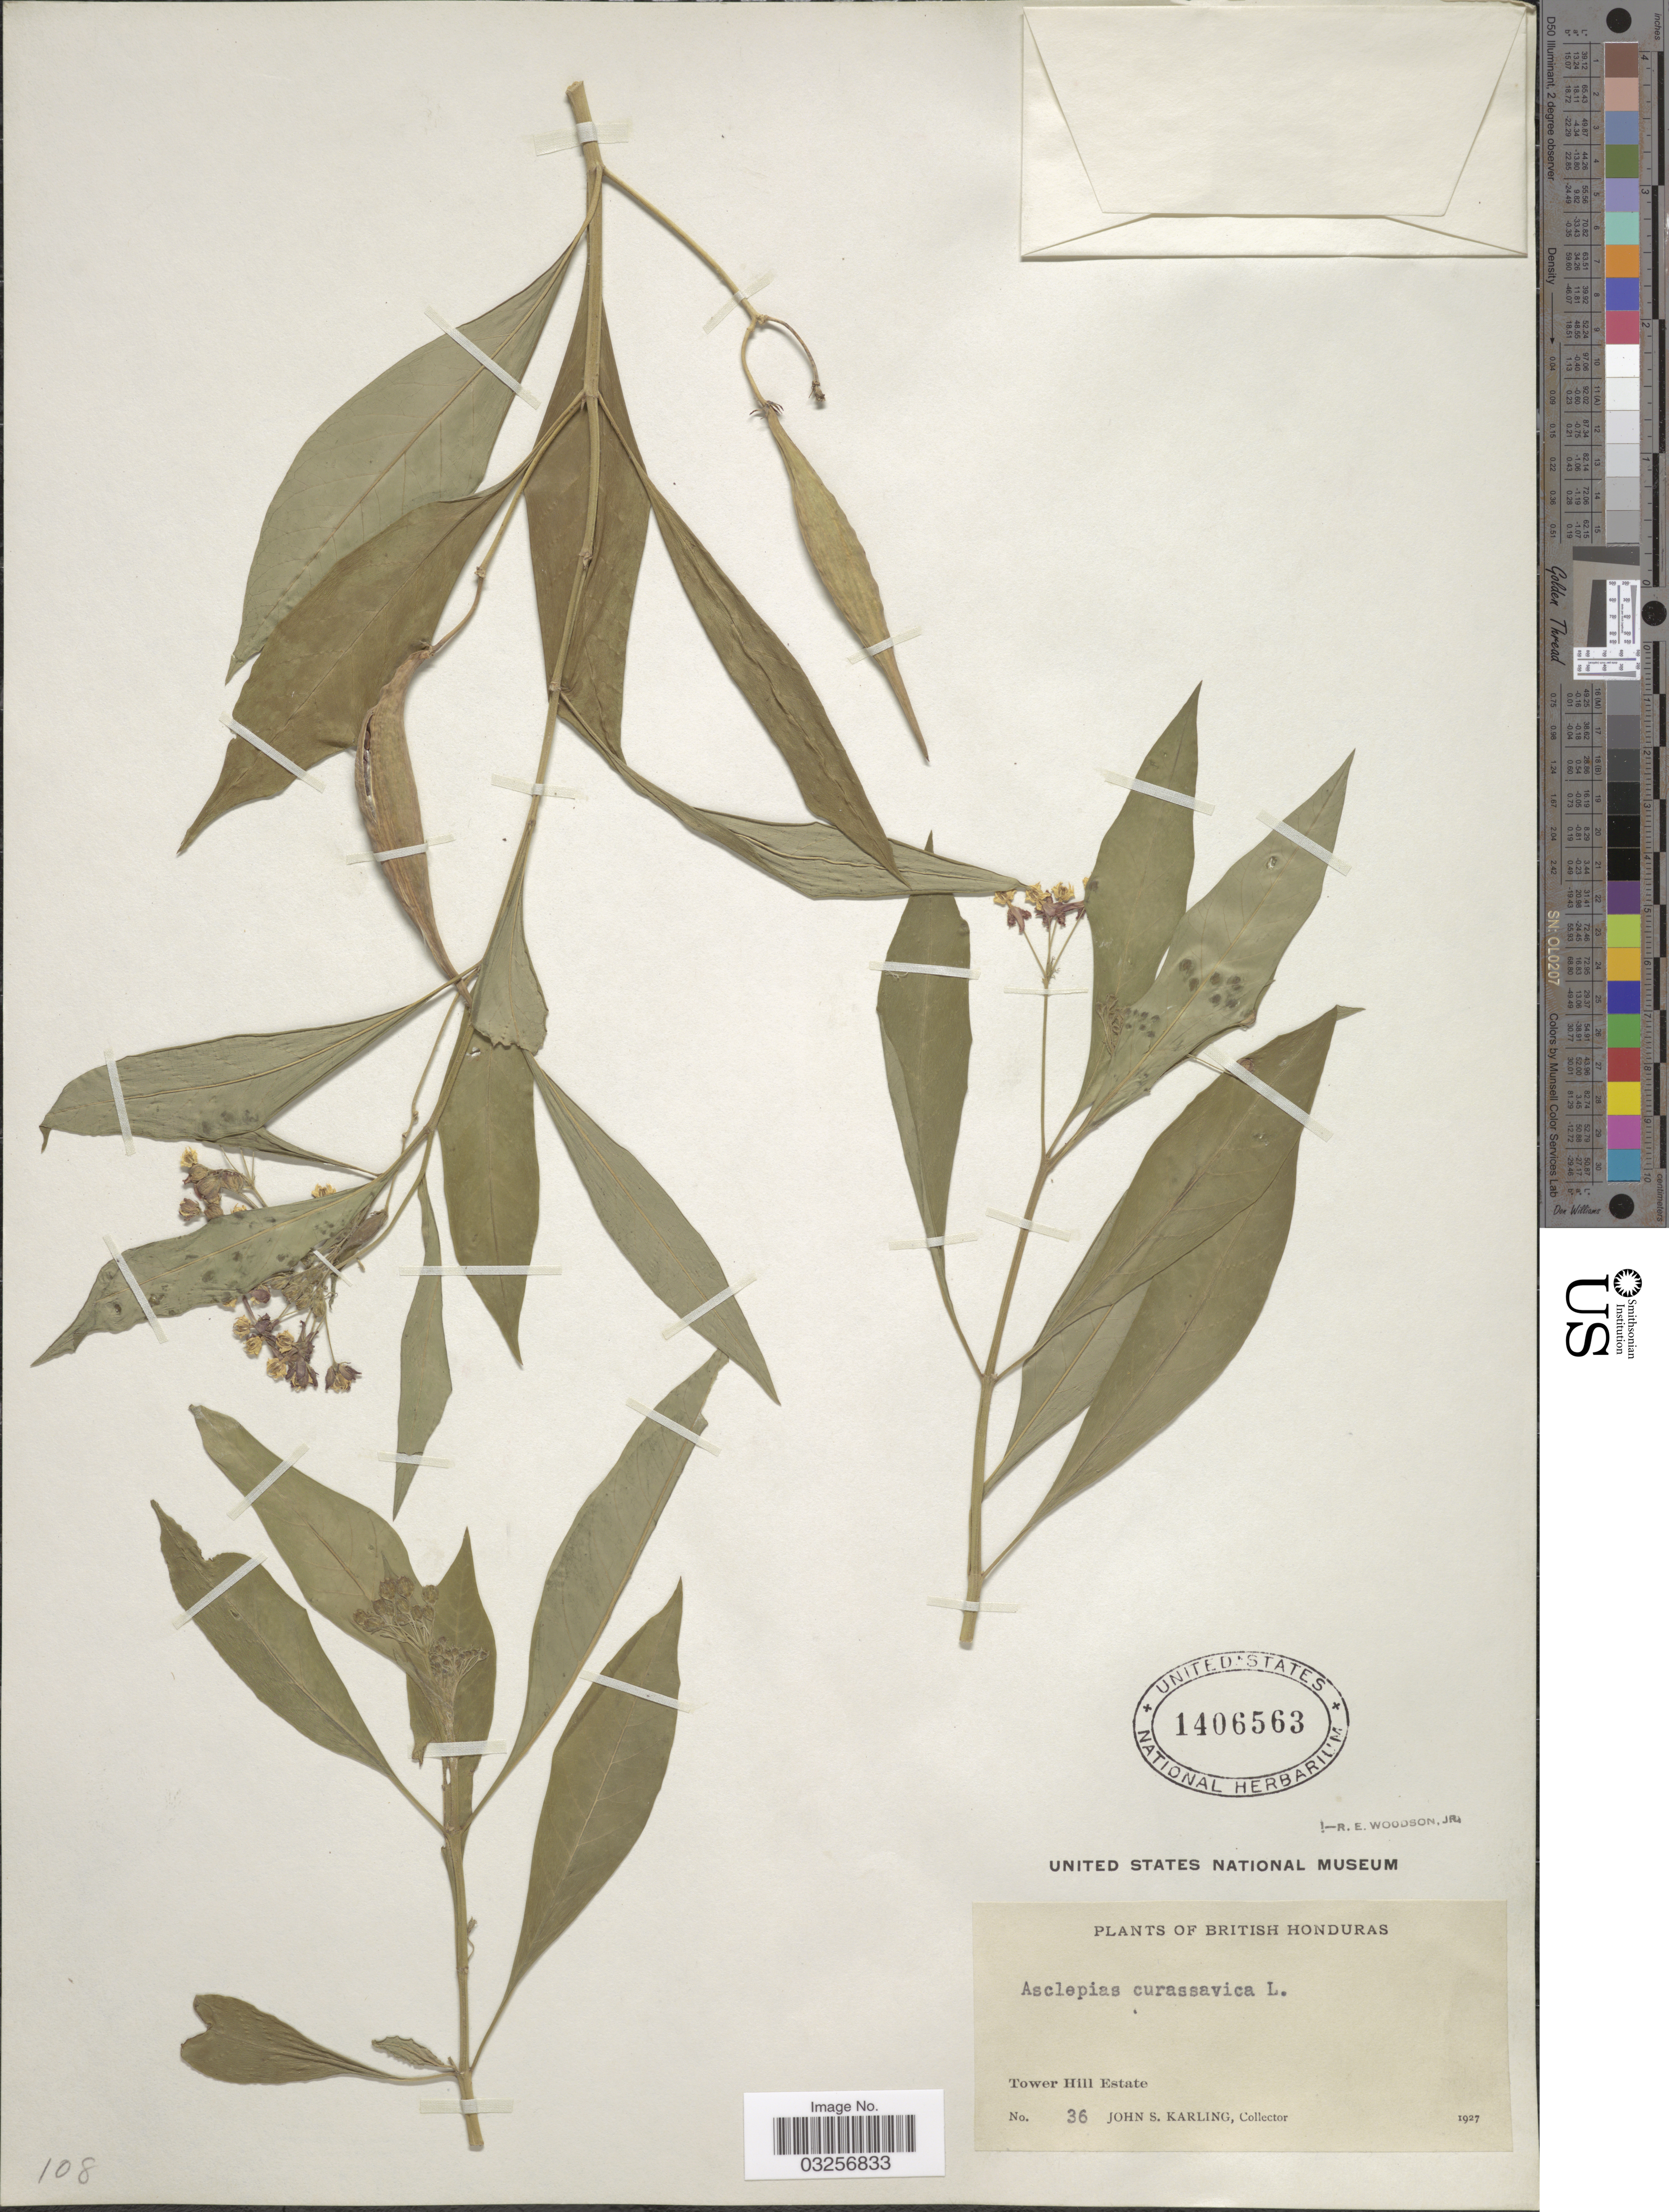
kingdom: Plantae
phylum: Tracheophyta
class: Magnoliopsida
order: Gentianales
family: Apocynaceae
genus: Asclepias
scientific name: Asclepias curassavica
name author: L.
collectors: J. Karling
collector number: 36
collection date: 1927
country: Belize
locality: British Honduras. Tower Hill Estate.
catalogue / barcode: US 1406563